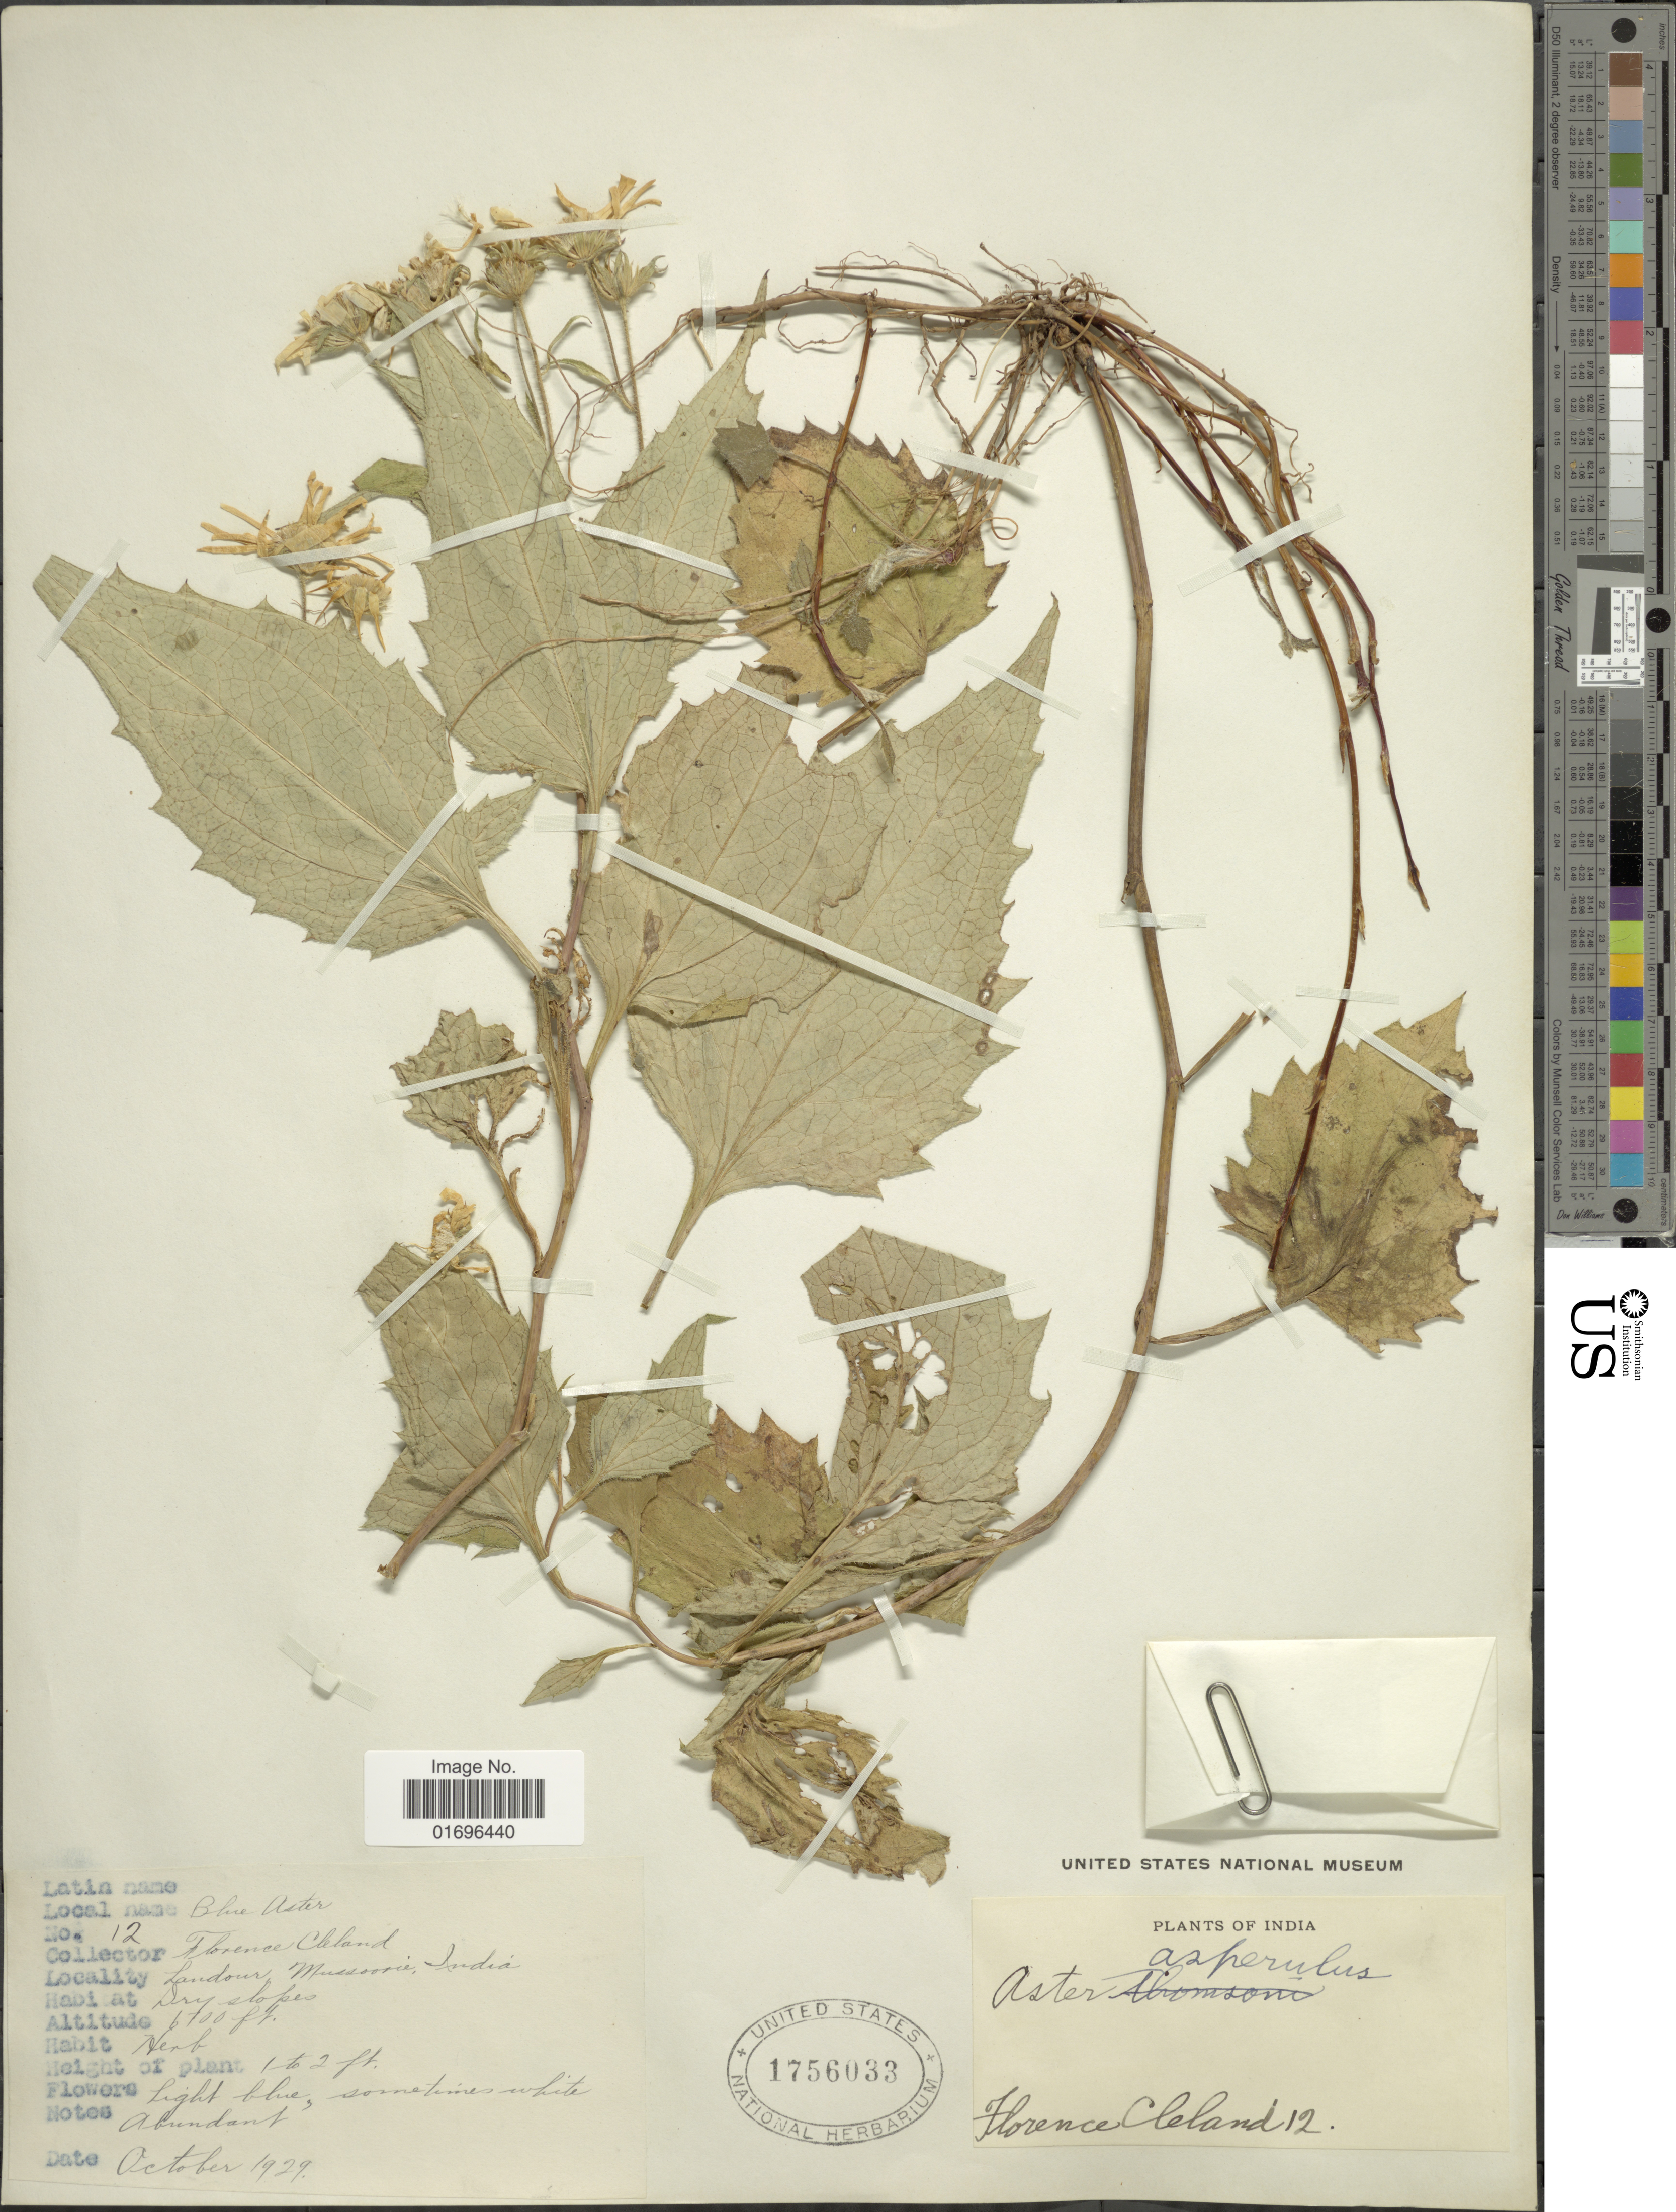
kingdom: Plantae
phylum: Tracheophyta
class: Magnoliopsida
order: Asterales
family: Asteraceae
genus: Aster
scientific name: Aster asperulus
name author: Nees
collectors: F. Cleland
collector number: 12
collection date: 1929-10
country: India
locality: Landour, Mussoorie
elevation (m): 2042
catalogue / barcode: US 1756033